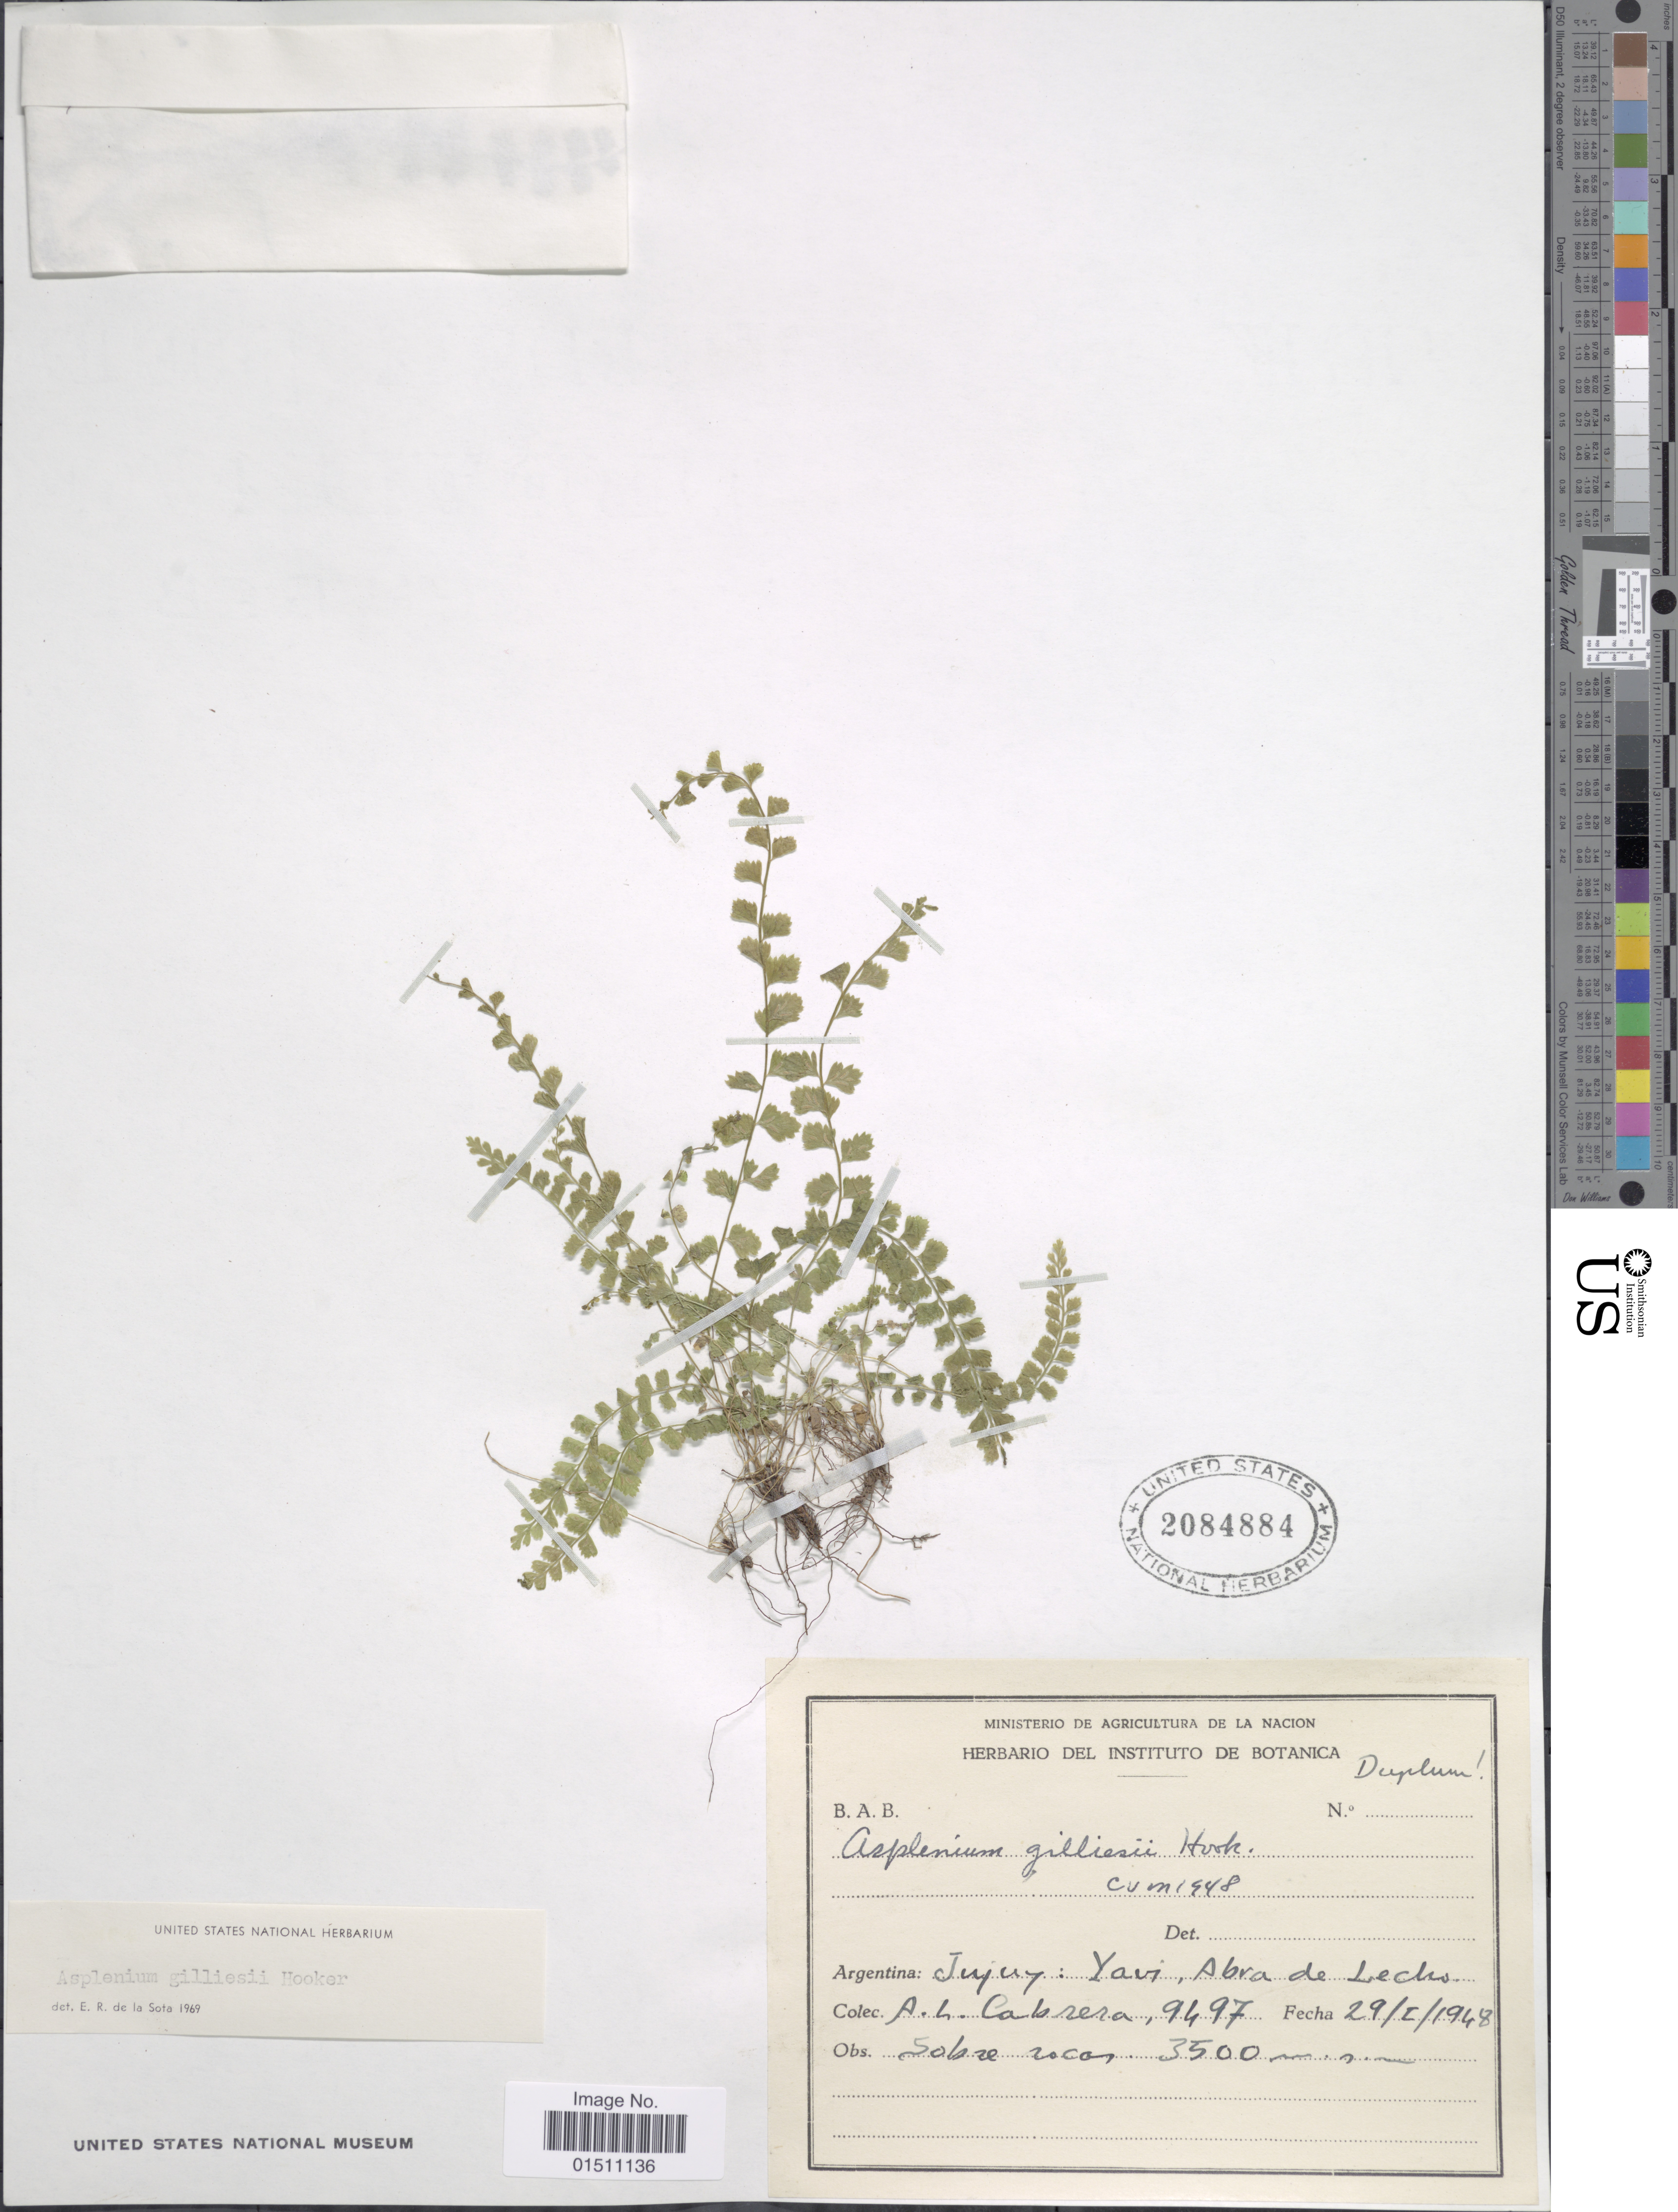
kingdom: Plantae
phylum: Tracheophyta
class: Polypodiopsida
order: Polypodiales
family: Aspleniaceae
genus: Asplenium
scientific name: Asplenium gilliesii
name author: Hook.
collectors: A. L. Cabrera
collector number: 9497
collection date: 1948-01-29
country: Argentina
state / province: Jujuy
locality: Argentina: Jujuy: Yavi, Abra de Lecho.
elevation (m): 3500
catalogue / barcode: US 2084884